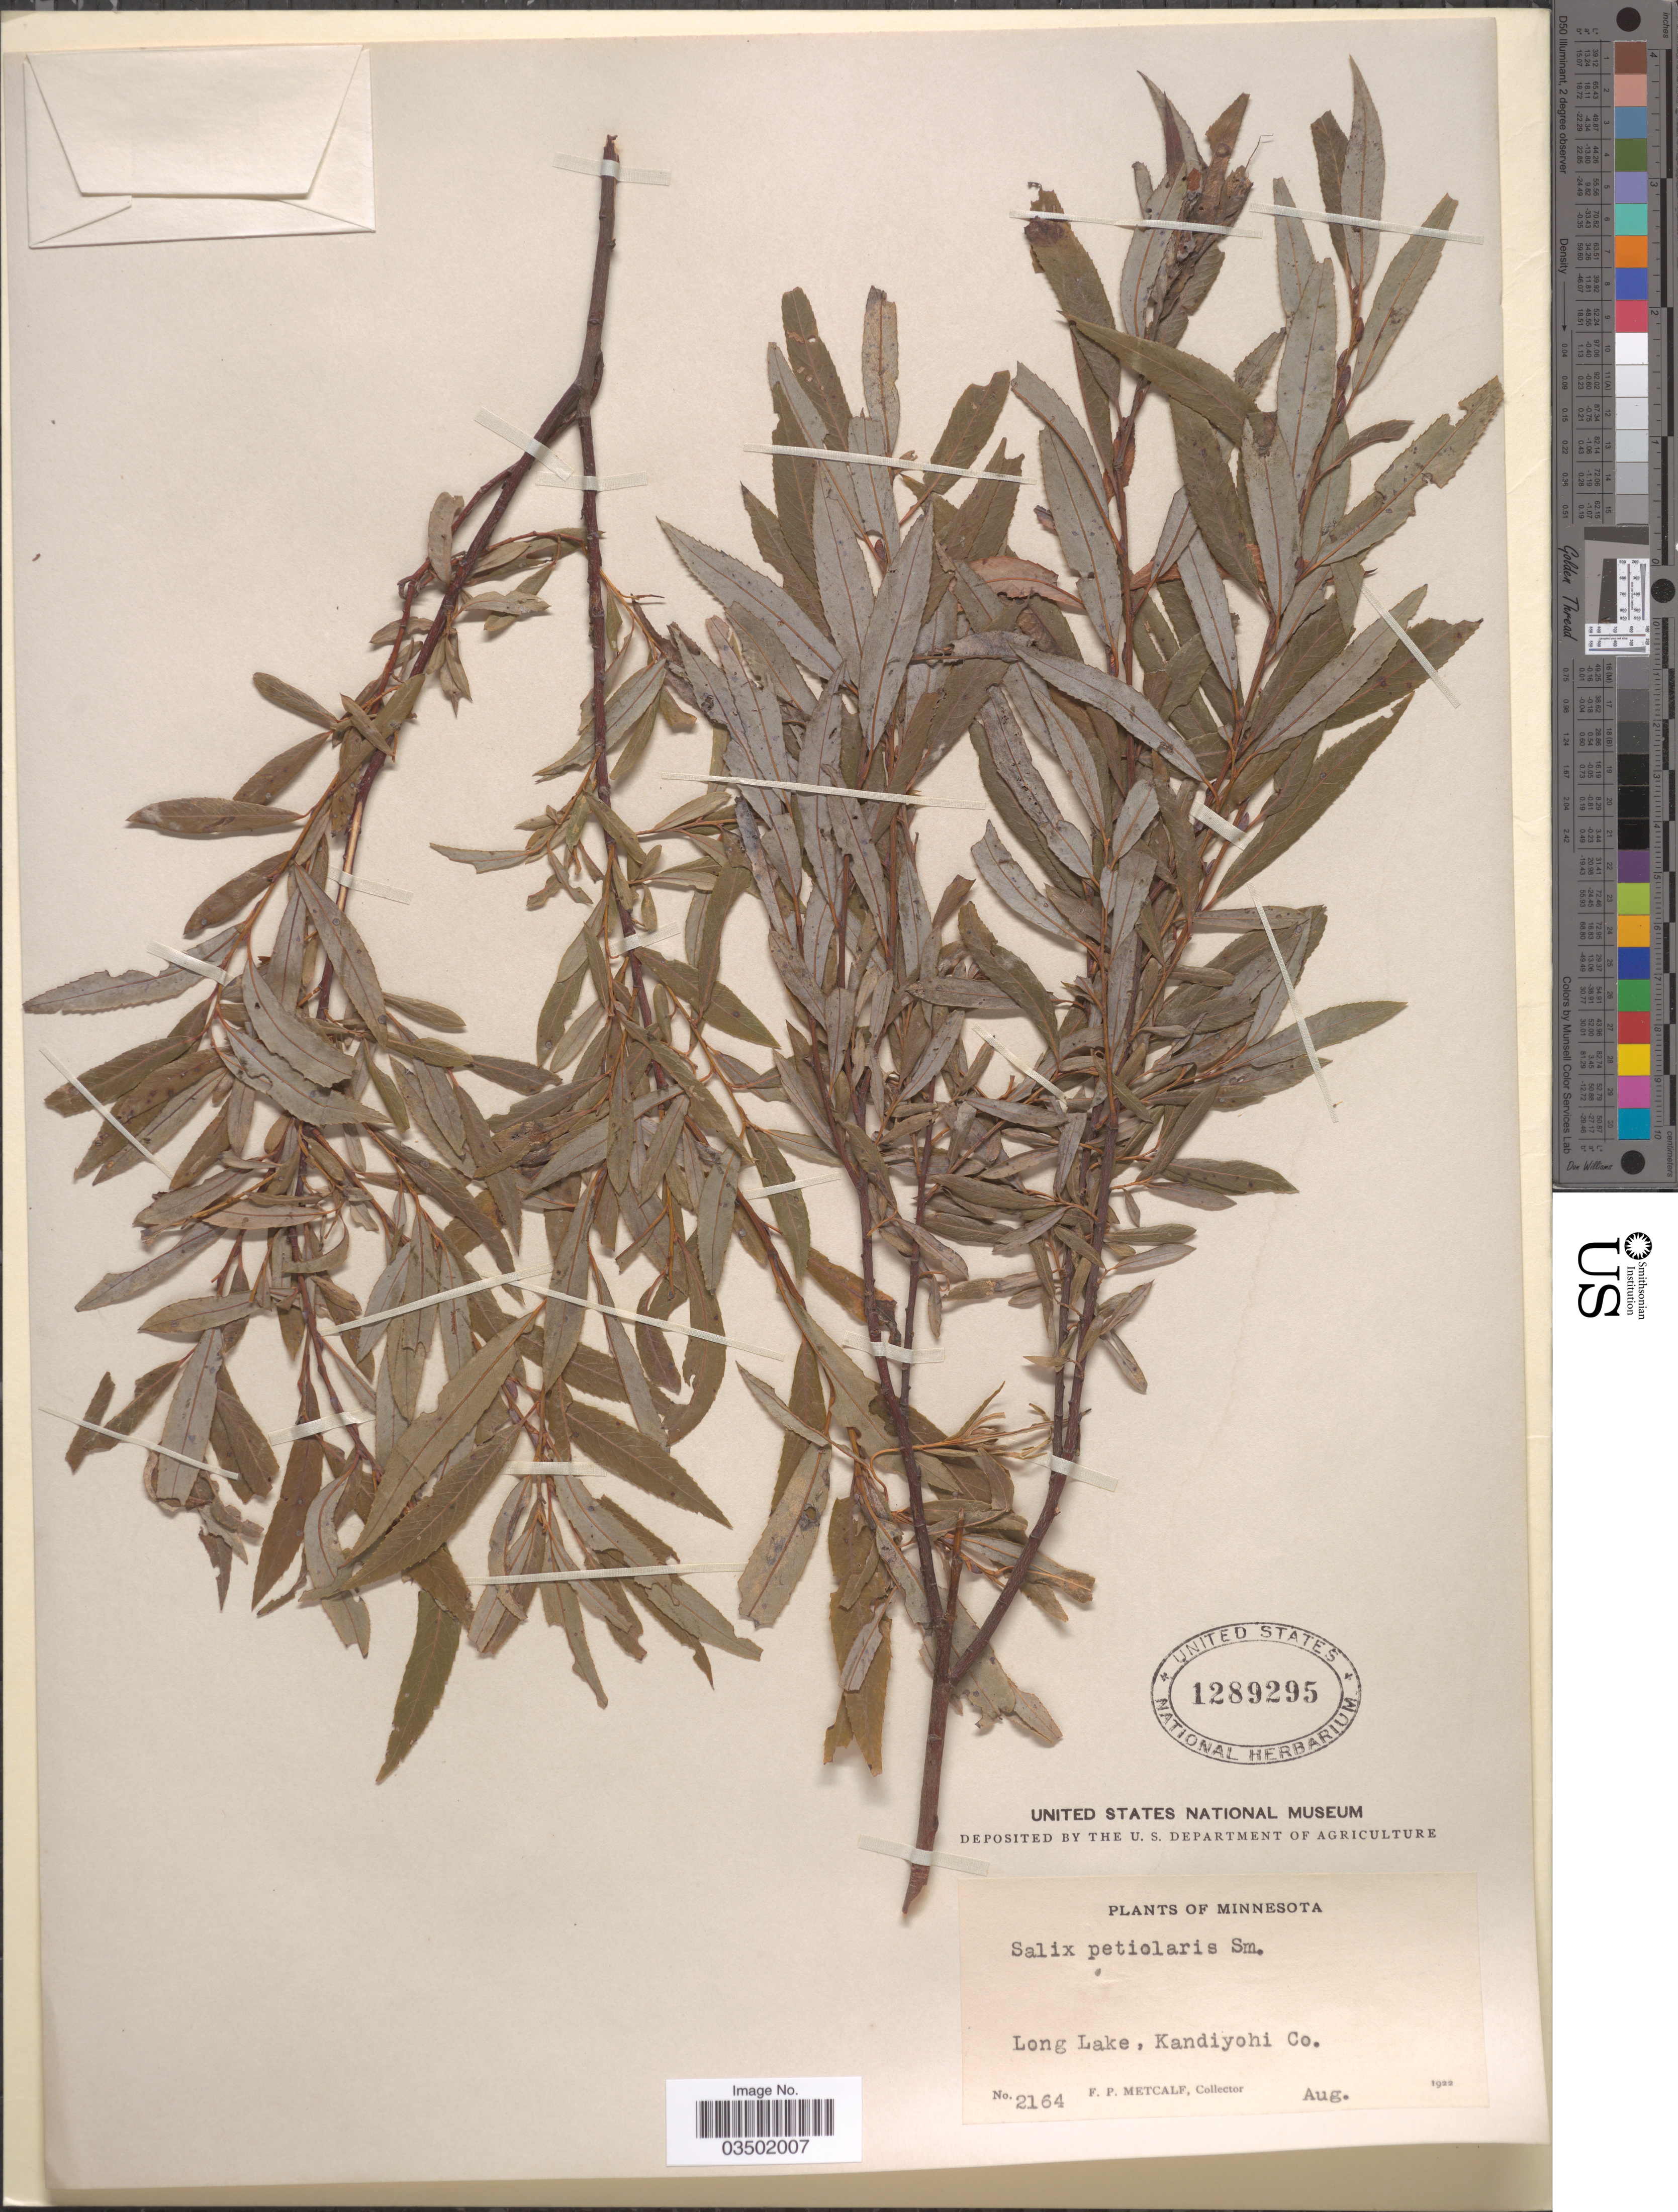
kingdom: Plantae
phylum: Tracheophyta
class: Magnoliopsida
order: Malpighiales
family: Salicaceae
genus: Salix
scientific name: Salix petiolaris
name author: Sm.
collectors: F. Metcalf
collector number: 2164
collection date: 1922-08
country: United States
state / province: Minnesota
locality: Long Lake, Kandiyohi Co.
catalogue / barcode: US 1289295